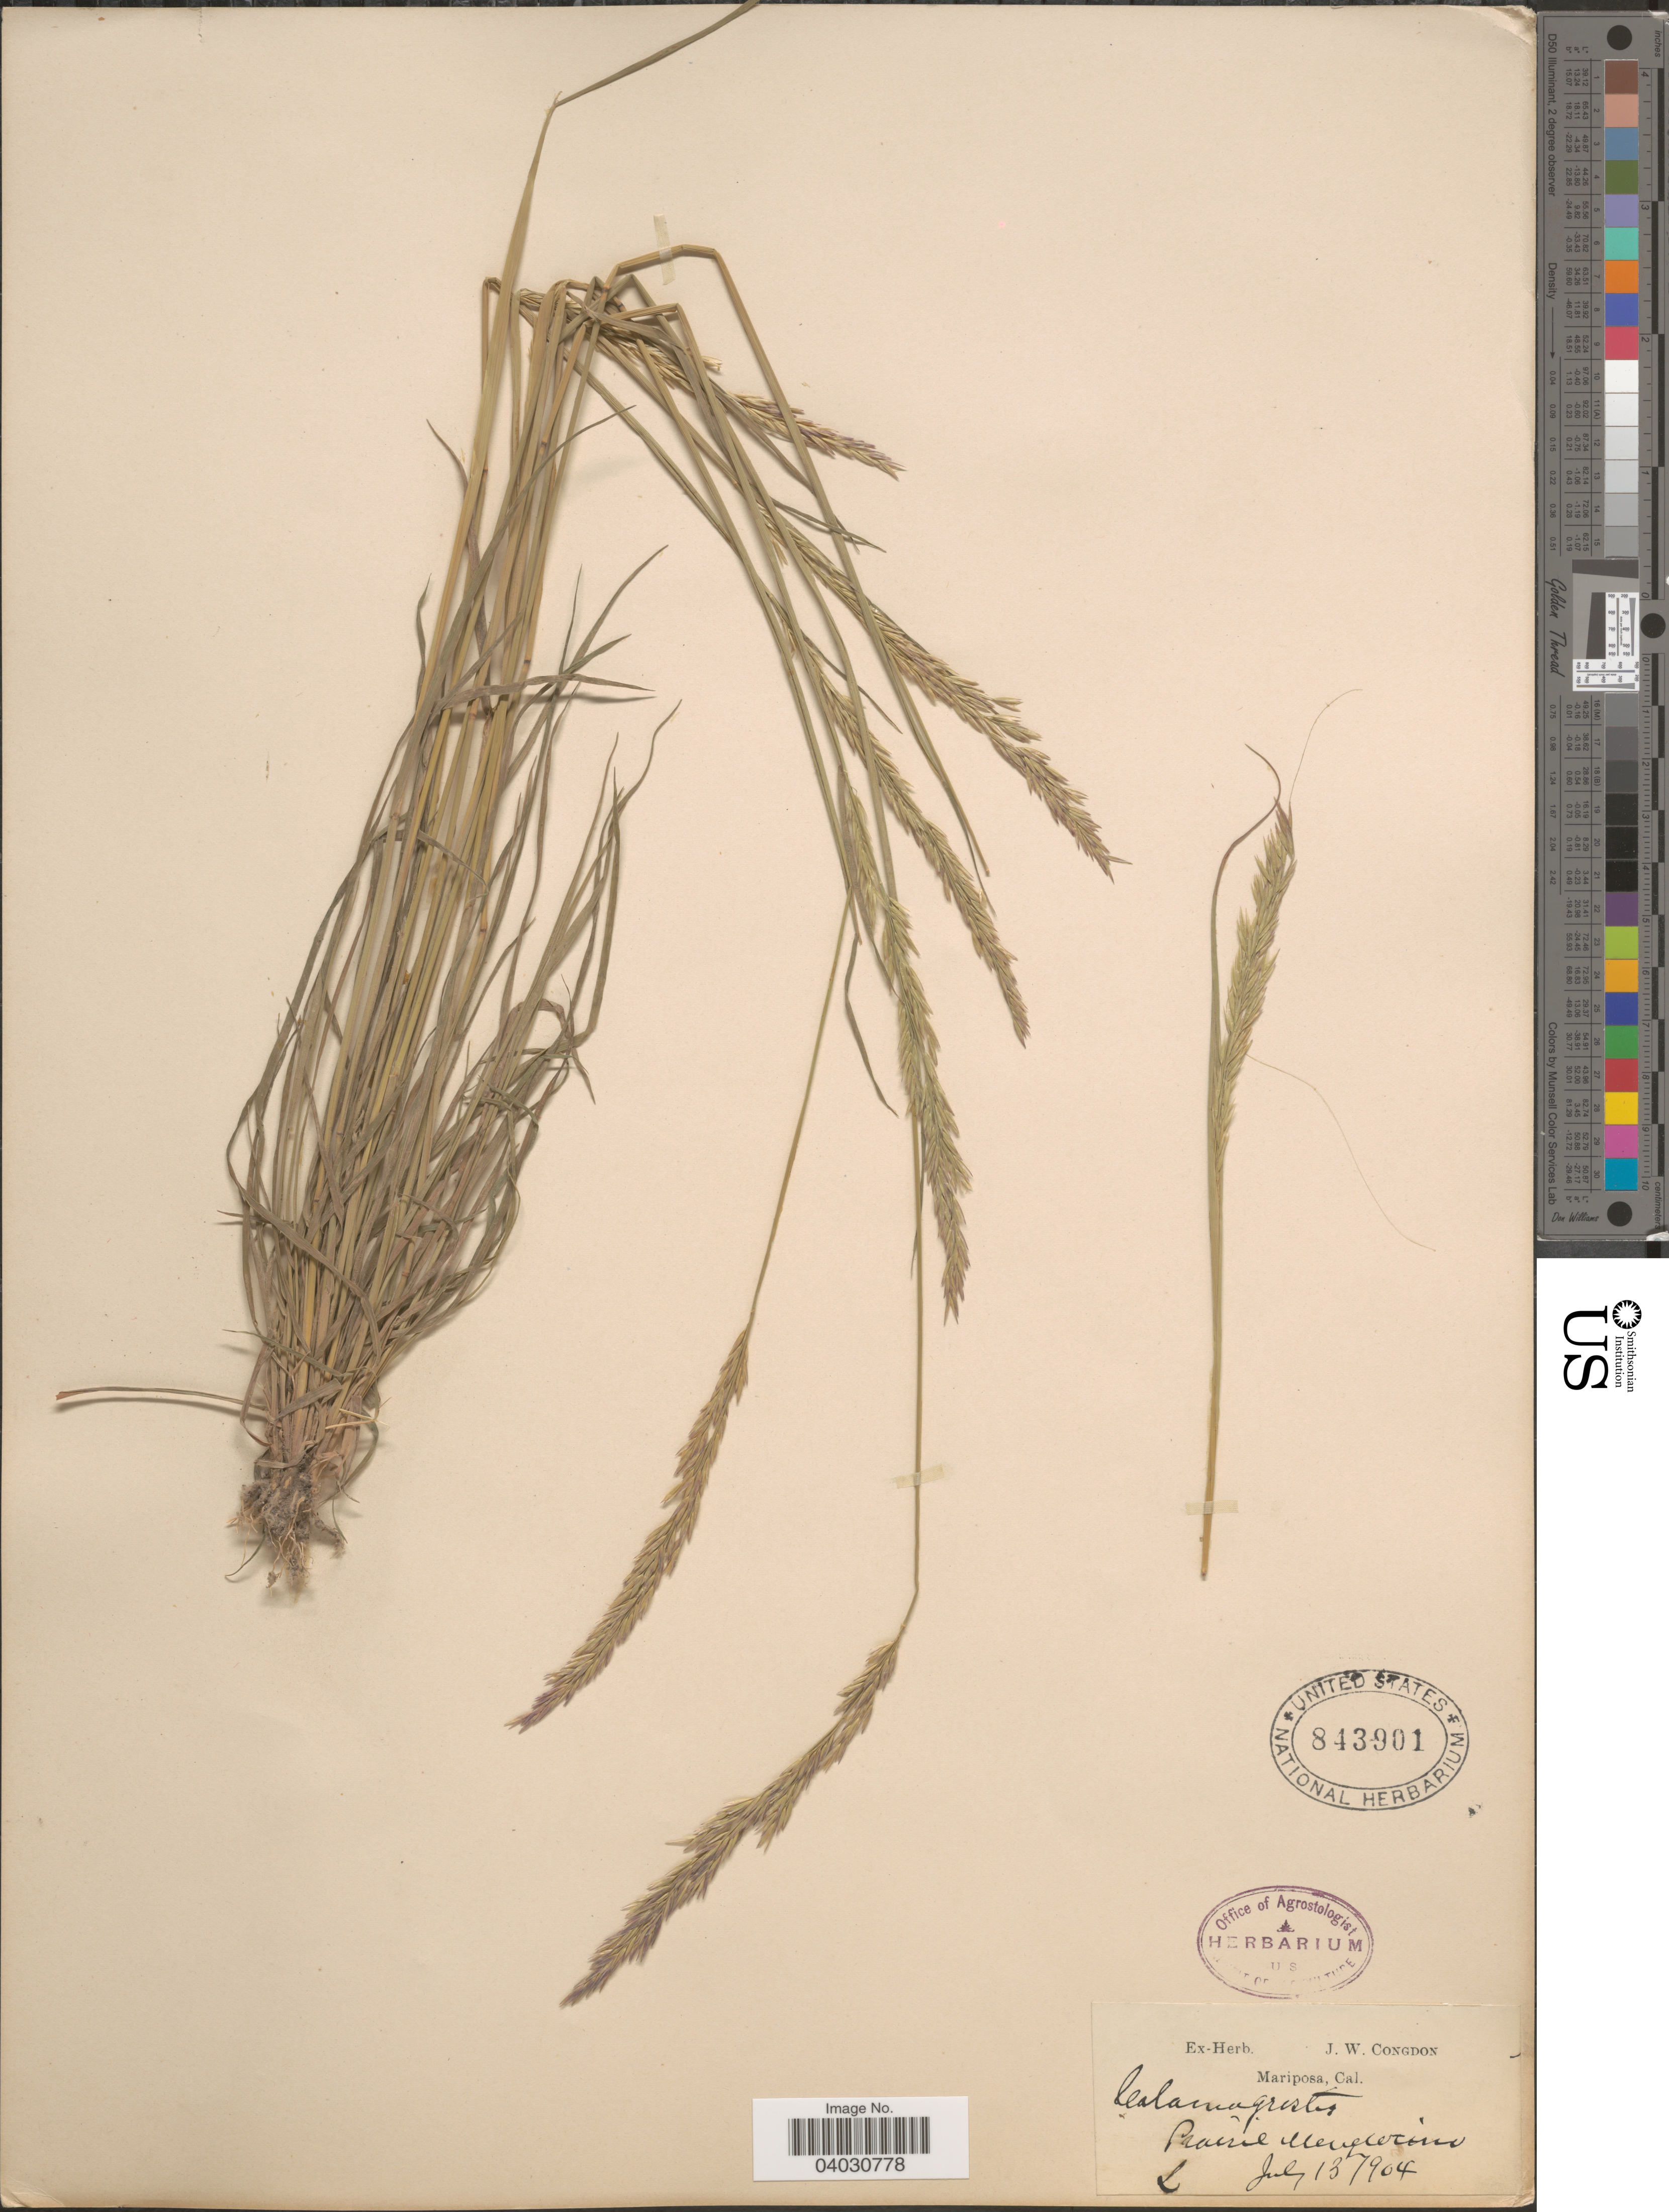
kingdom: Plantae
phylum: Tracheophyta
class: Liliopsida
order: Poales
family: Poaceae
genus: Calamagrostis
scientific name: Calamagrostis rubescens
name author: Buckley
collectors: ex herb. J. W. Congdon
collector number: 2*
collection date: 1904-07-13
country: United States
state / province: California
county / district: Mendocino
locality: Prairie Mendocino.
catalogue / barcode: US 843901